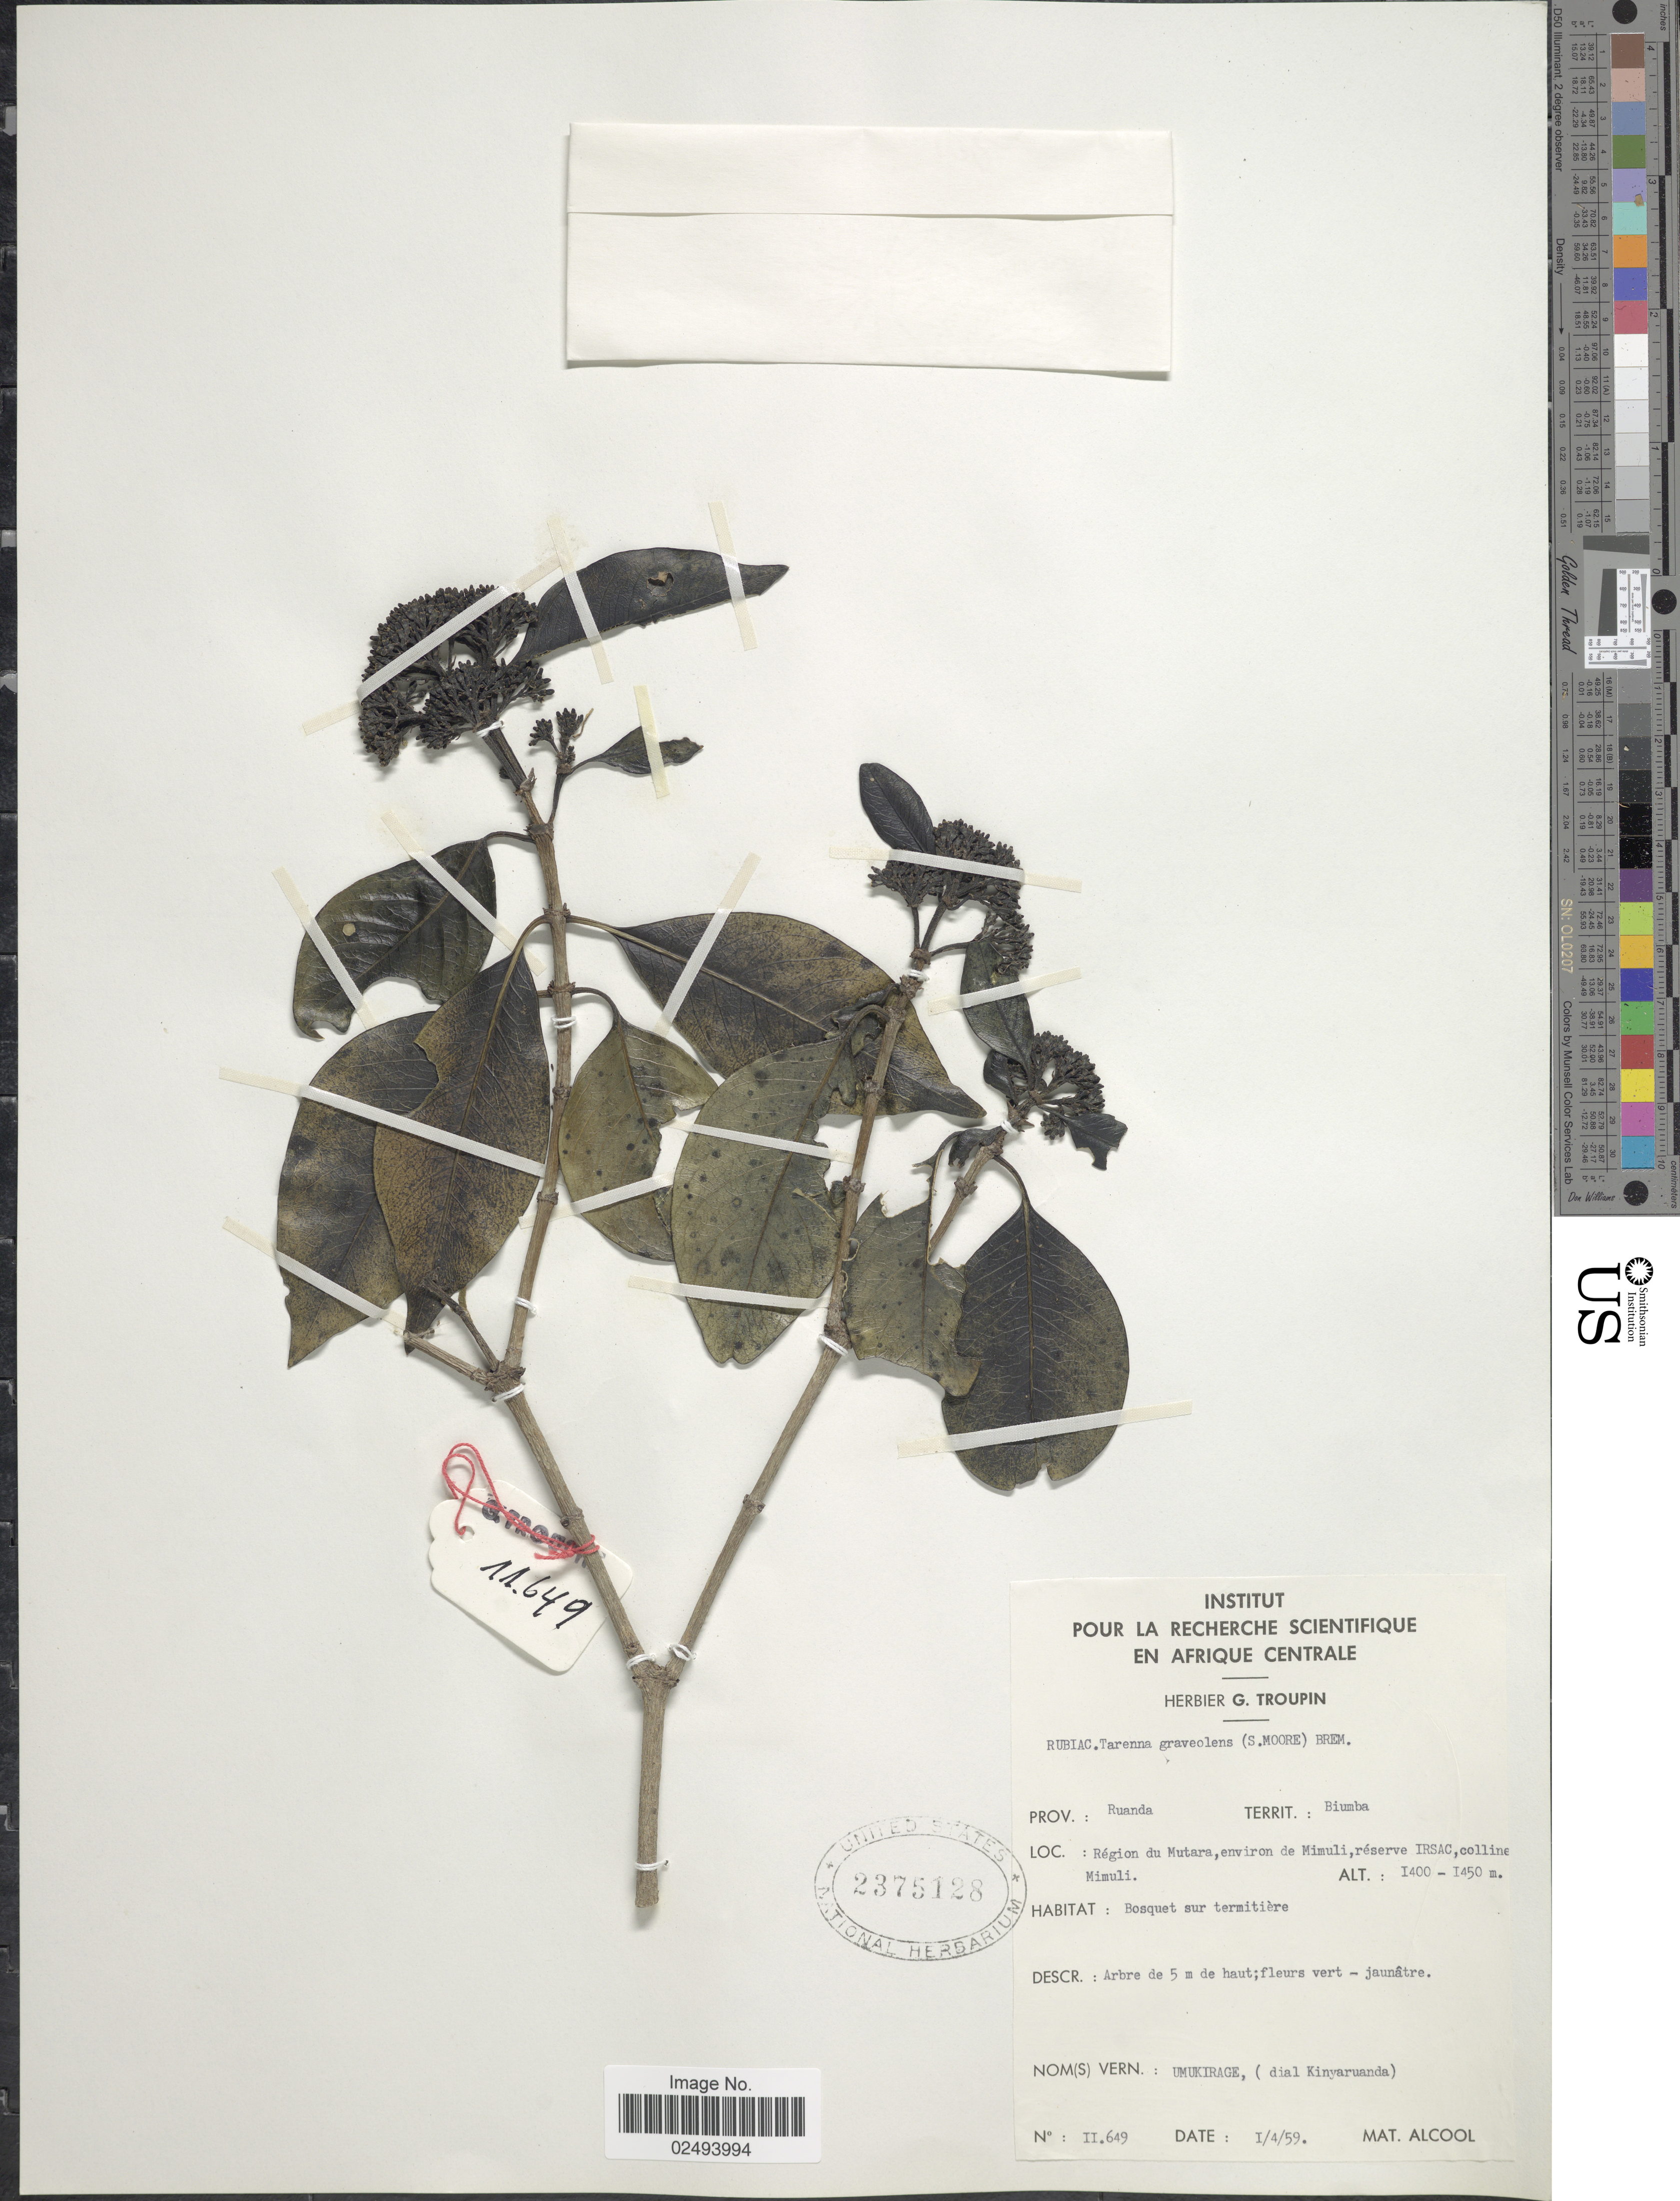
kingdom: Plantae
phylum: Tracheophyta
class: Magnoliopsida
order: Gentianales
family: Rubiaceae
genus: Coptosperma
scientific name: Coptosperma graveolens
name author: (S. Moore) Degreef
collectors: ex herb. G. Troupin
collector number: II.649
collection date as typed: Transcribed d/m/y: 4/1/59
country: Rwanda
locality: Prov. Ruanda, Territ: Biumba, Région du Mutara, environ de Mimulí, réserve IRSAC, colline Mimuli, Bosquet sur termitière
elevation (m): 1400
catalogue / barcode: US 2375128